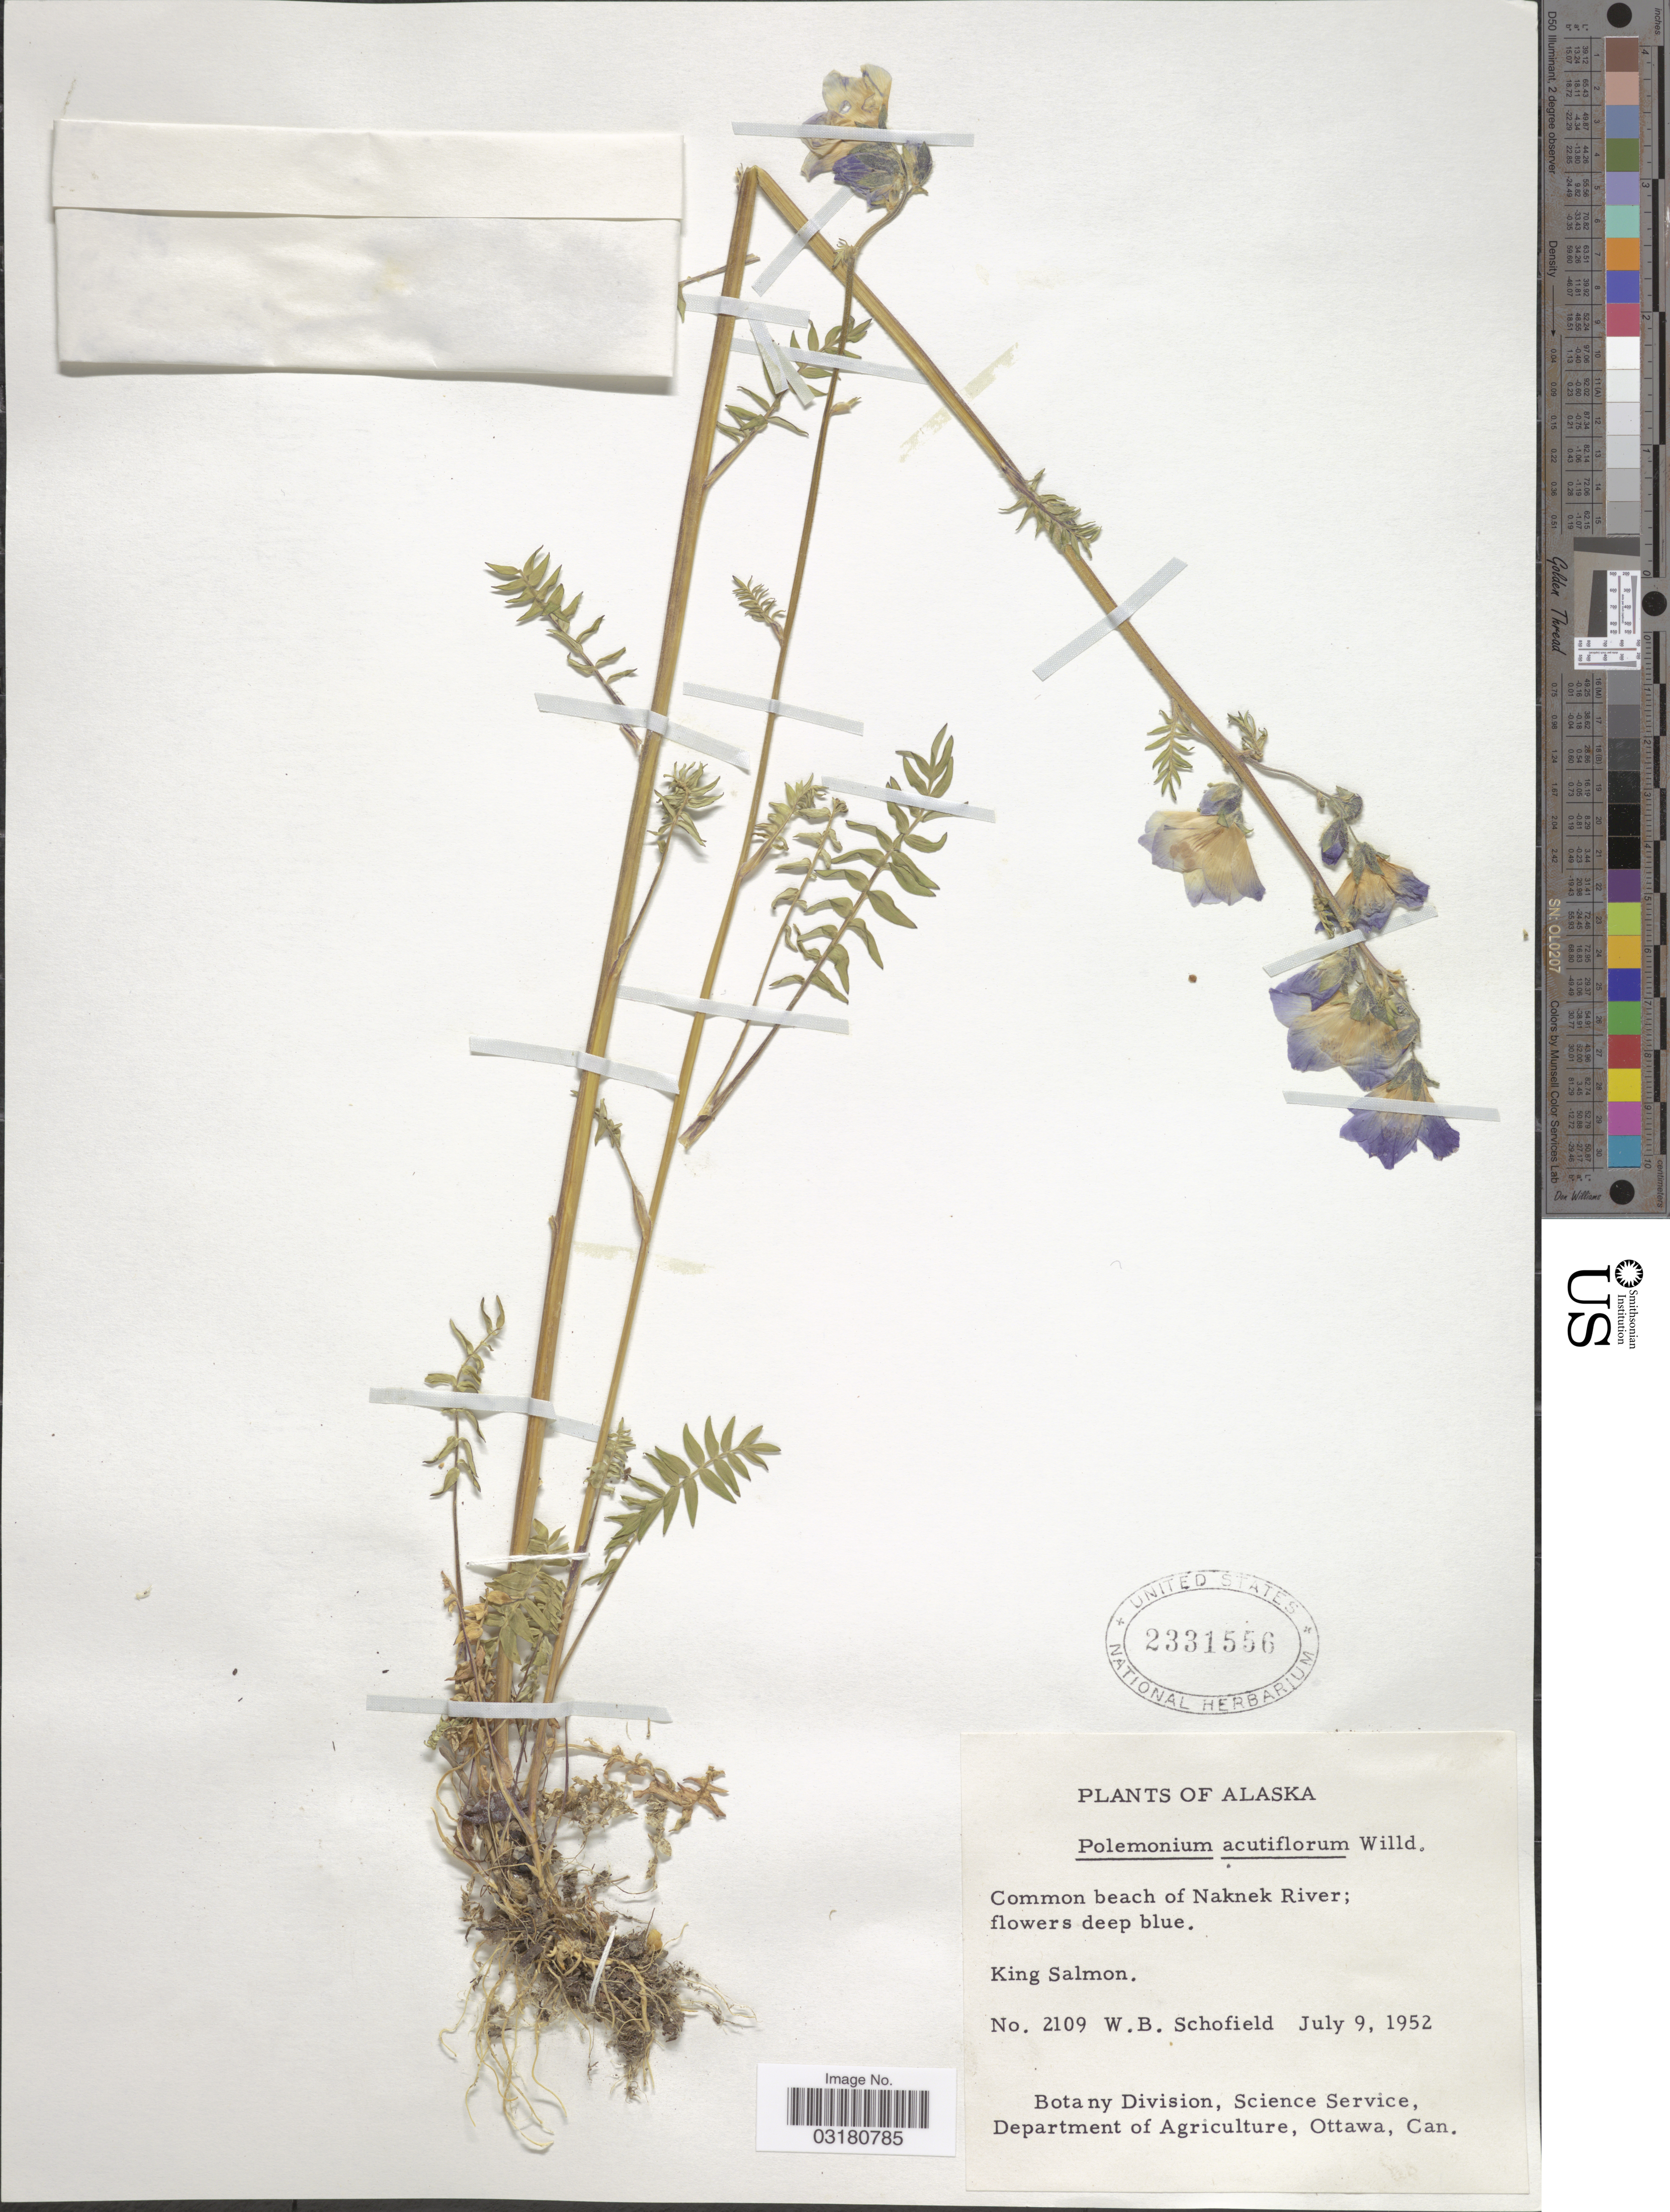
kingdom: Plantae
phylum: Tracheophyta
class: Magnoliopsida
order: Ericales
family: Polemoniaceae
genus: Polemonium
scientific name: Polemonium acutiflorum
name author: Willd. ex Roem. & Schult.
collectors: W. Schofield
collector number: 2109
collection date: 1952-07-09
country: United States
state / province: Alaska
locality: Common beach of Naknek River. King Salmon.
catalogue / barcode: US 2331556